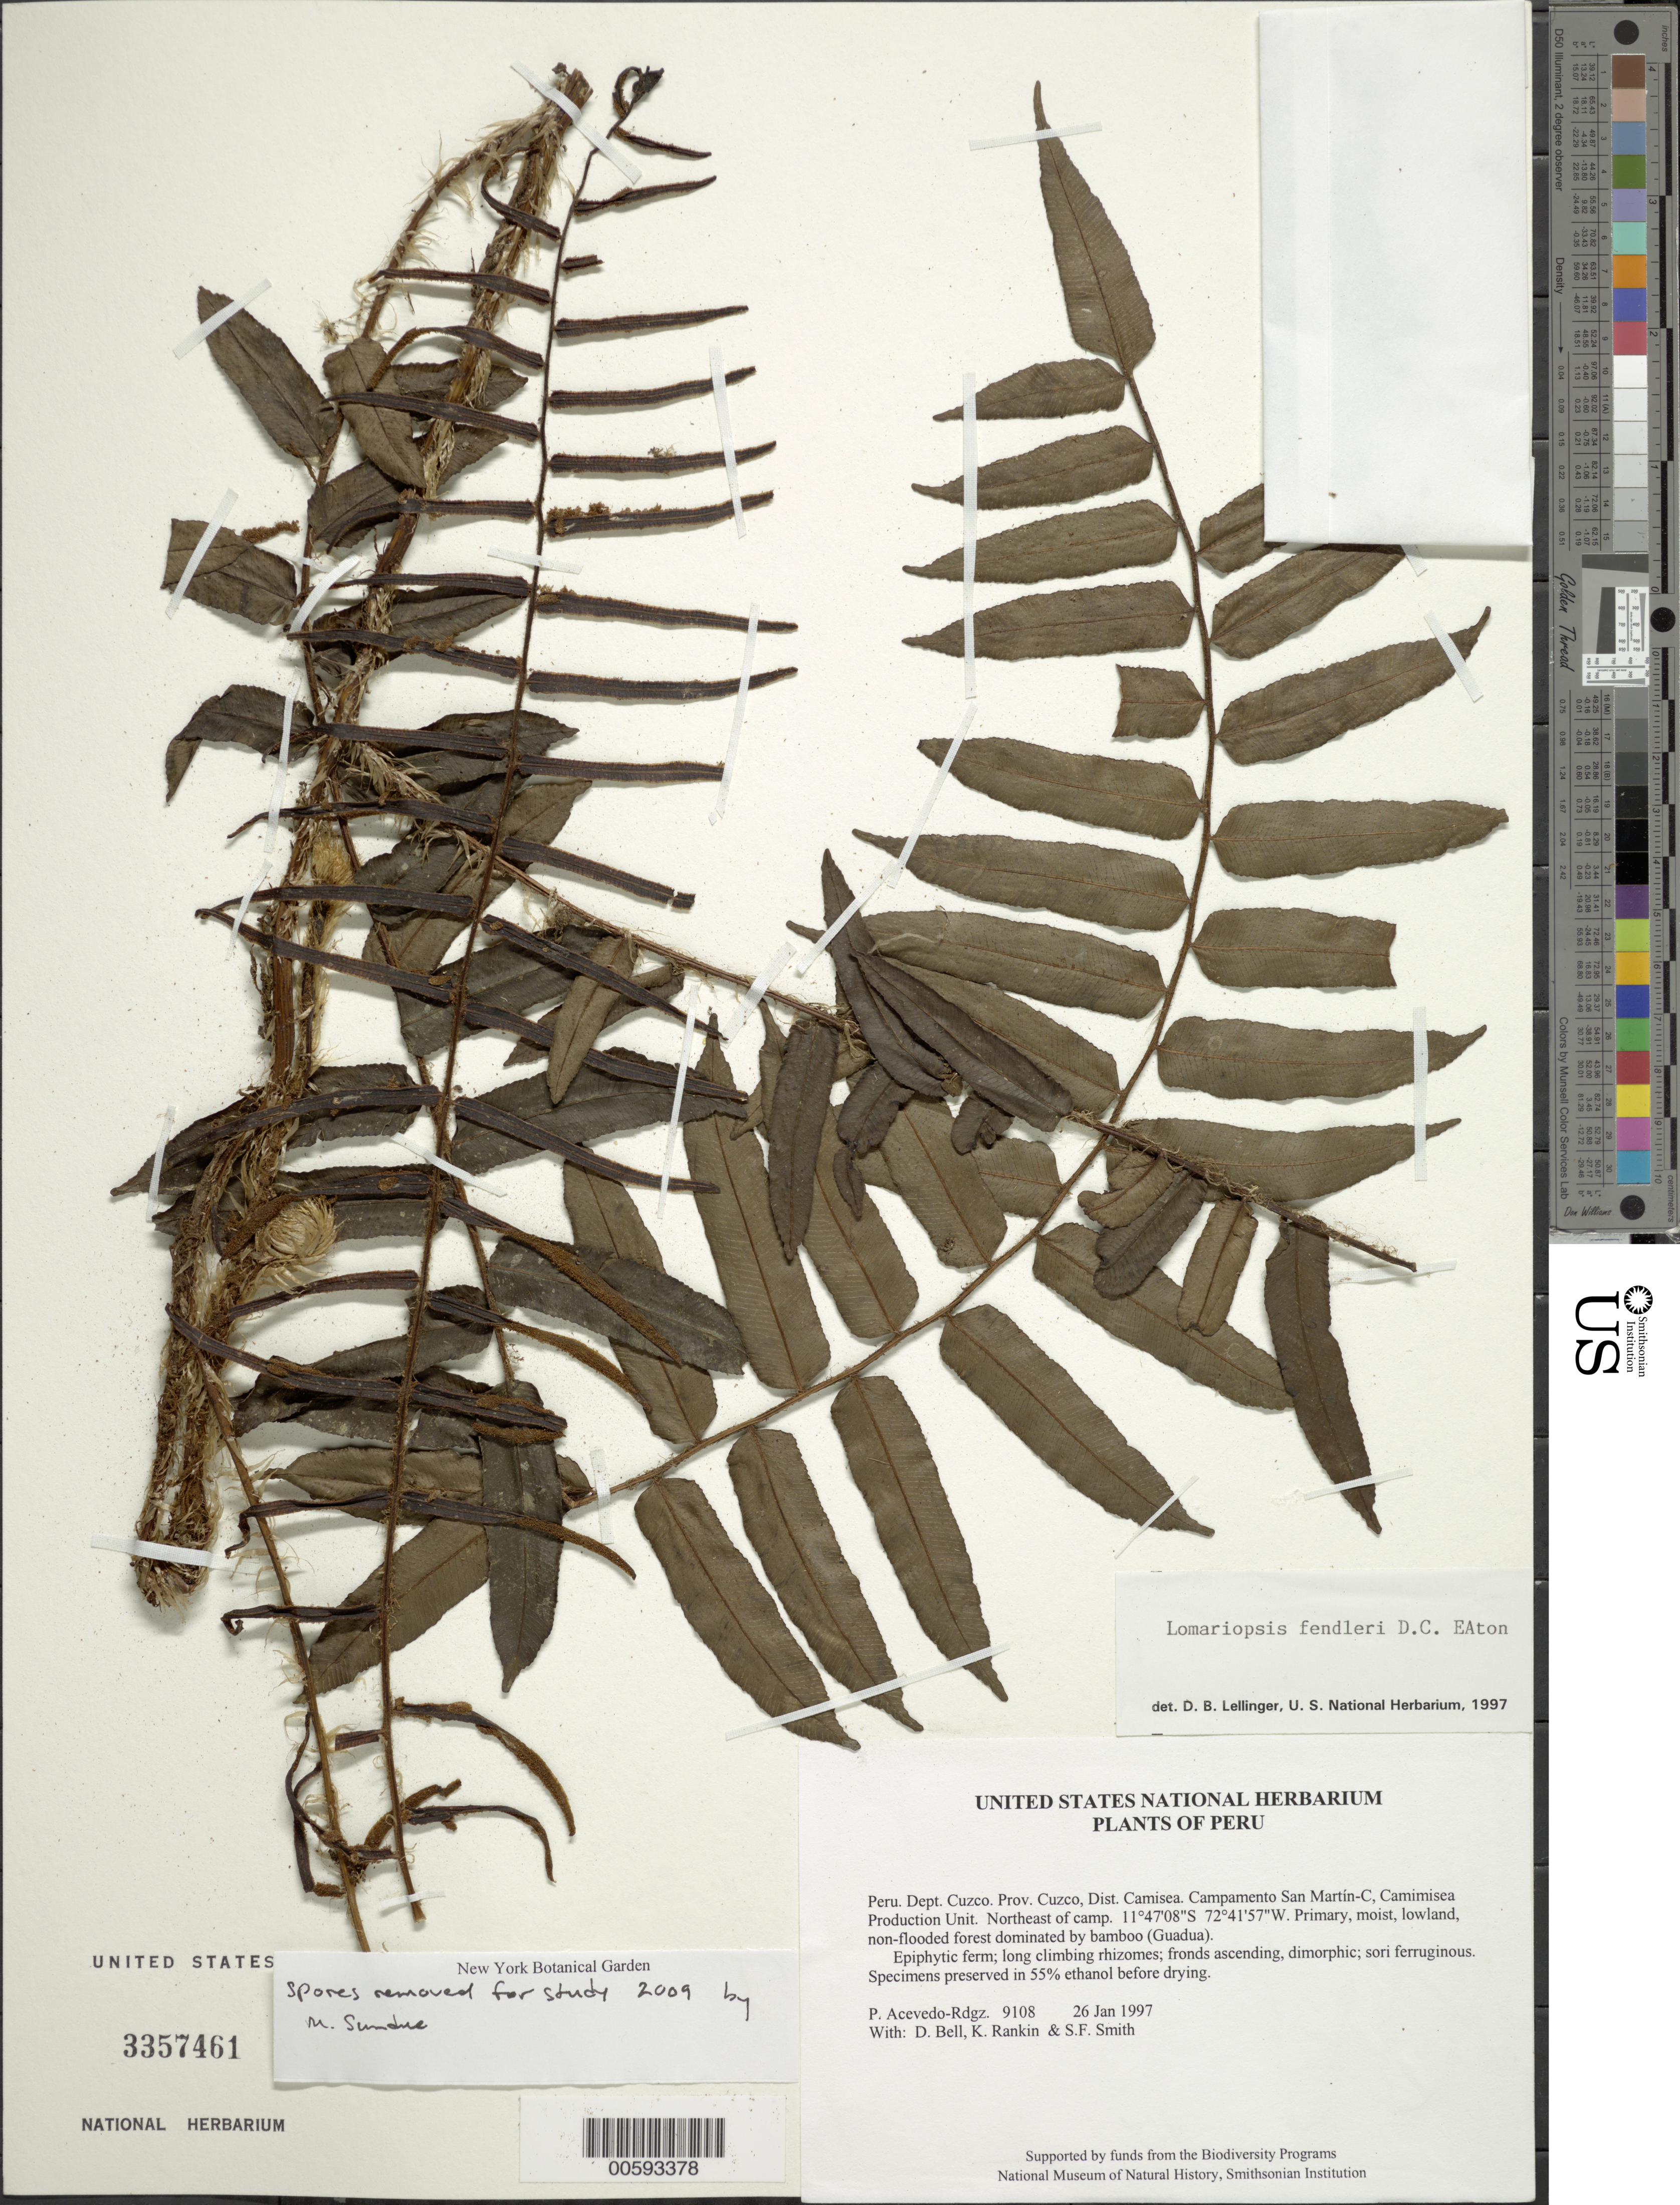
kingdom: Plantae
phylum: Tracheophyta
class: Polypodiopsida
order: Polypodiales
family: Lomariopsidaceae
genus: Lomariopsis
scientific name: Lomariopsis fendleri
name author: D.C. Eaton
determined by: Lellinger, David B., (BOT), Smithsonian Institution - National Museum of Natural History (UNITED STATES)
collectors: P. Acevedo-Rodr., D. A. Bell, K. B. Rankin & S.F. Smith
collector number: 9108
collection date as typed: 26 Jan 1997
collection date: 1997-01-26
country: Peru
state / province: Cusco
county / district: Cusco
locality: Districto Camisea, Campamento San Martín-C, Camimisea Production Unit. Northeast of camp.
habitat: Primary, moist, lowland, non-flooded forest dominated by bamboo (Guadua).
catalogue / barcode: US 3357461